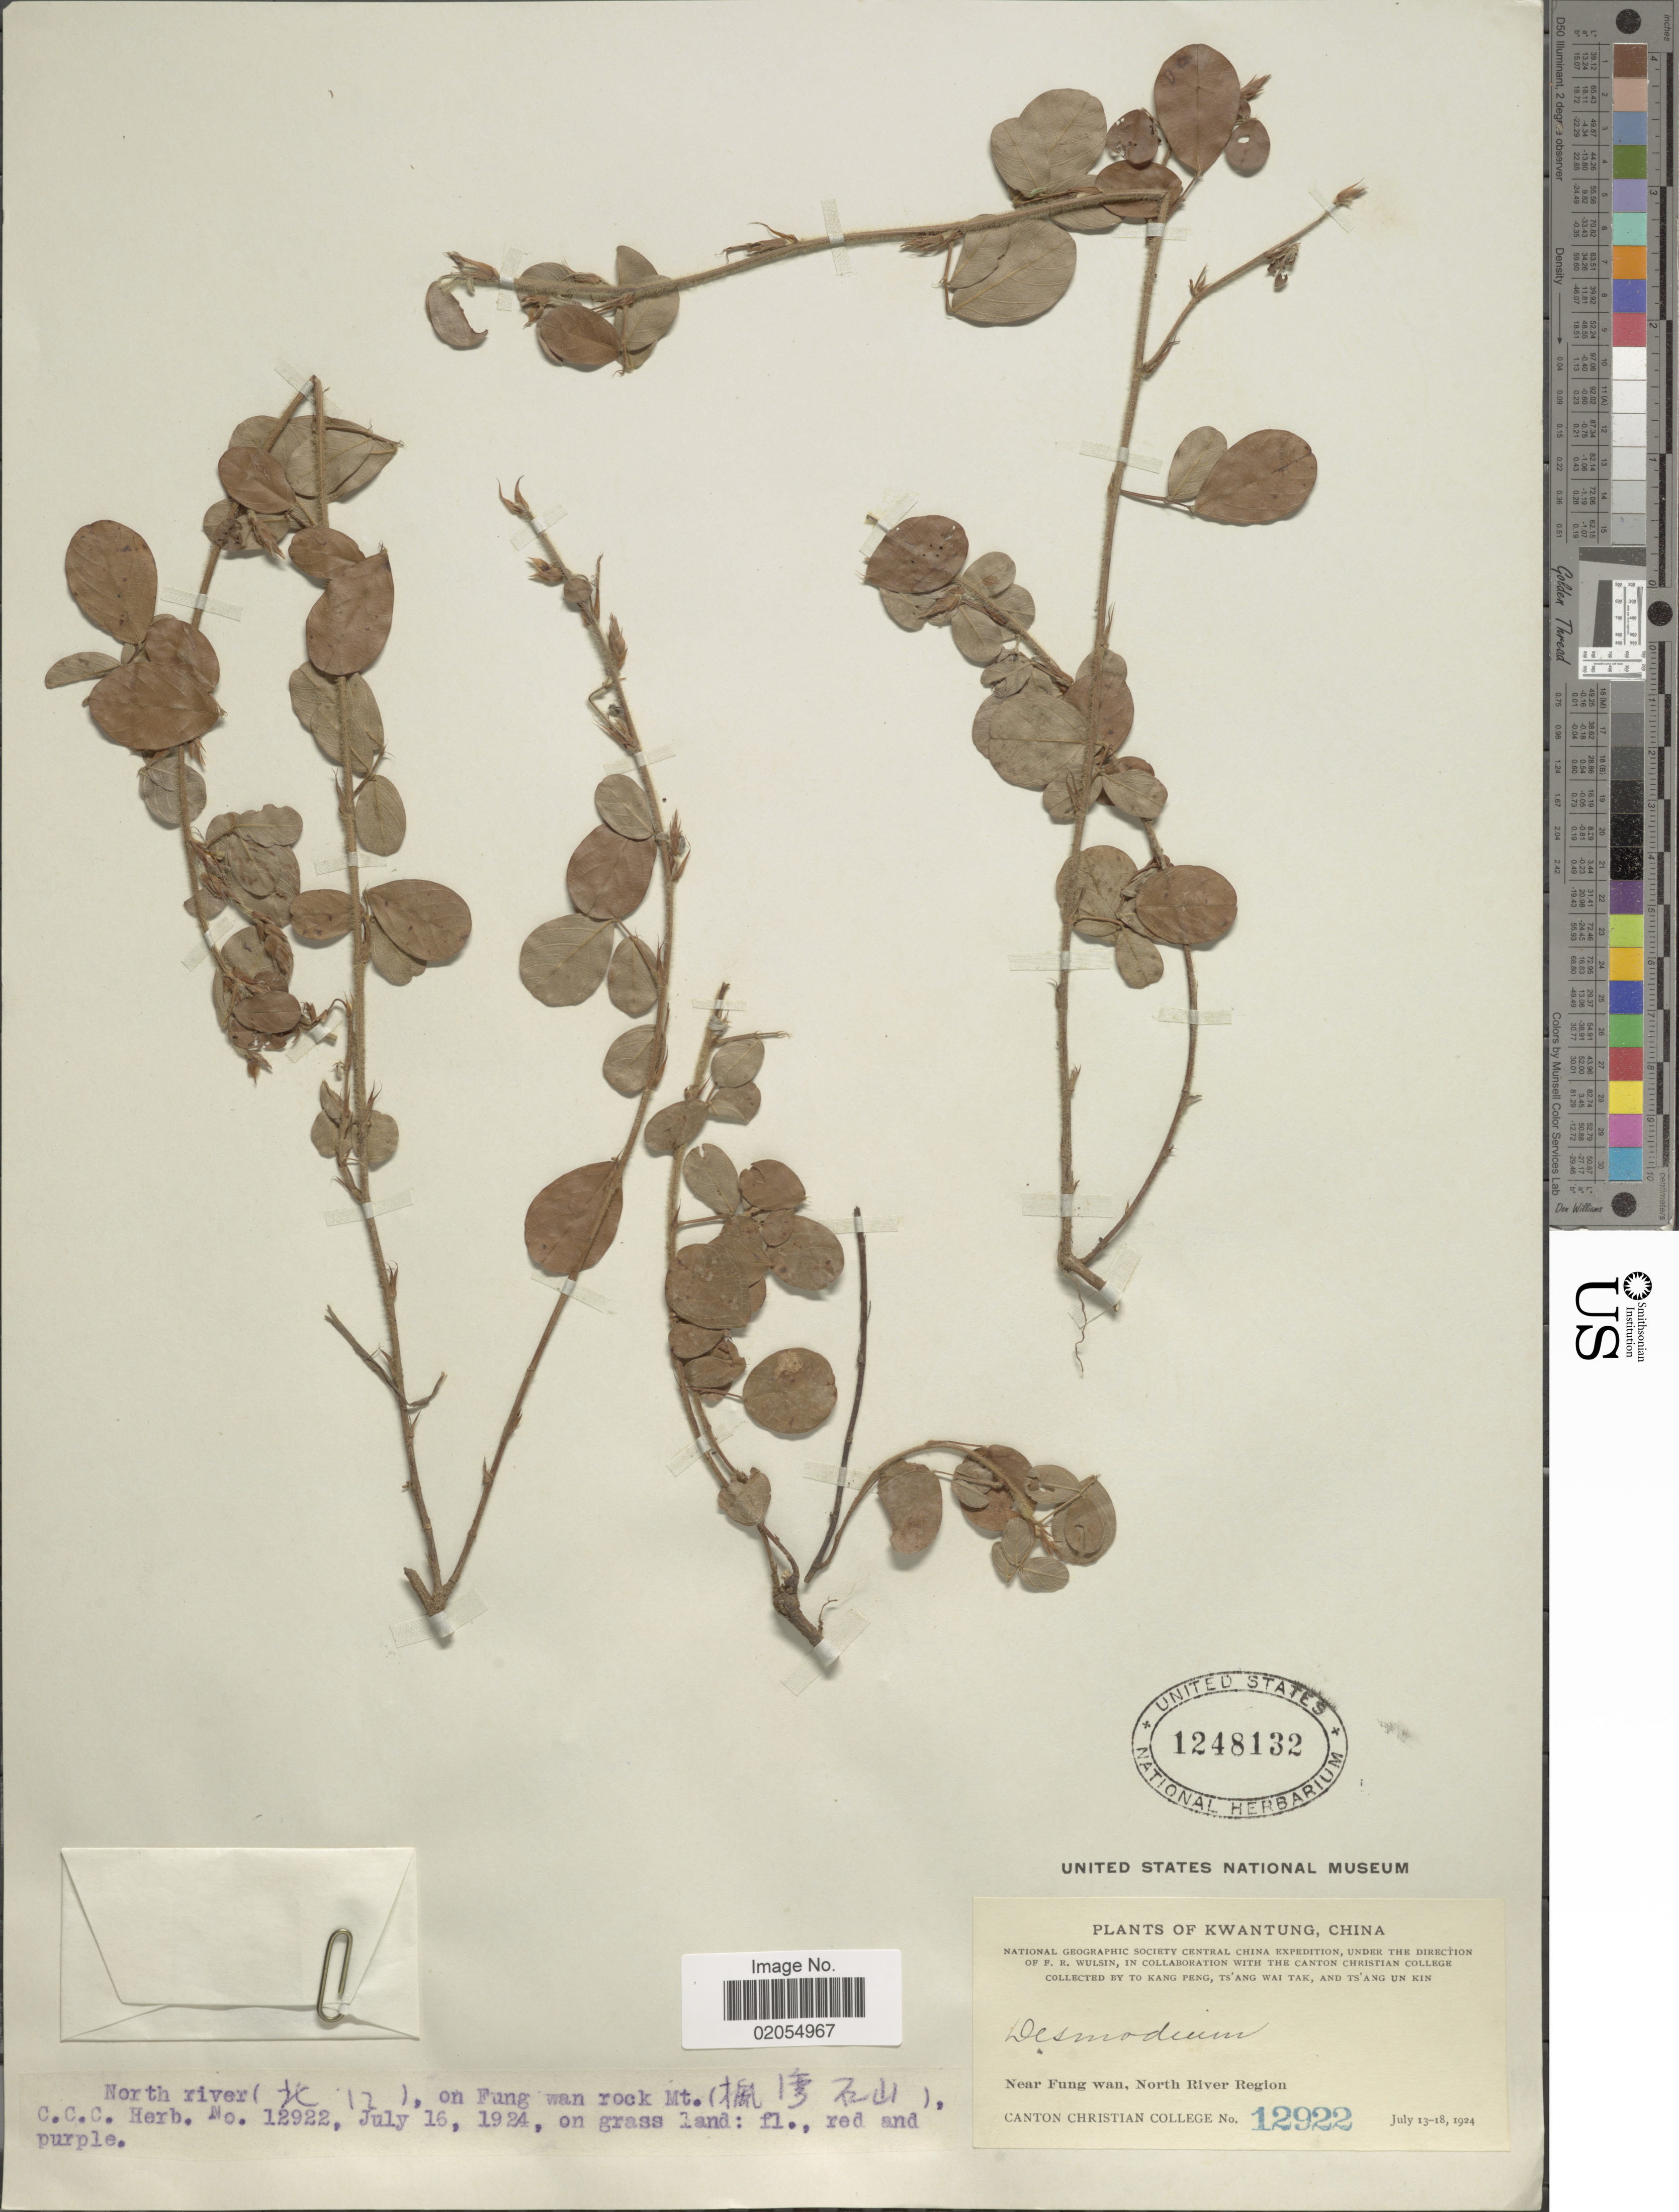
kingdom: Plantae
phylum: Tracheophyta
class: Magnoliopsida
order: Fabales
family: Fabaceae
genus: Desmodium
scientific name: Desmodium sp.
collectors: K. Peng, T. Tak & T. Kin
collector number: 12922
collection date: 1924-07-13/1924-07-18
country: China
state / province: Guangdong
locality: Kwangtung, Near Fung Wan, North River Region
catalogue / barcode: US 1248132